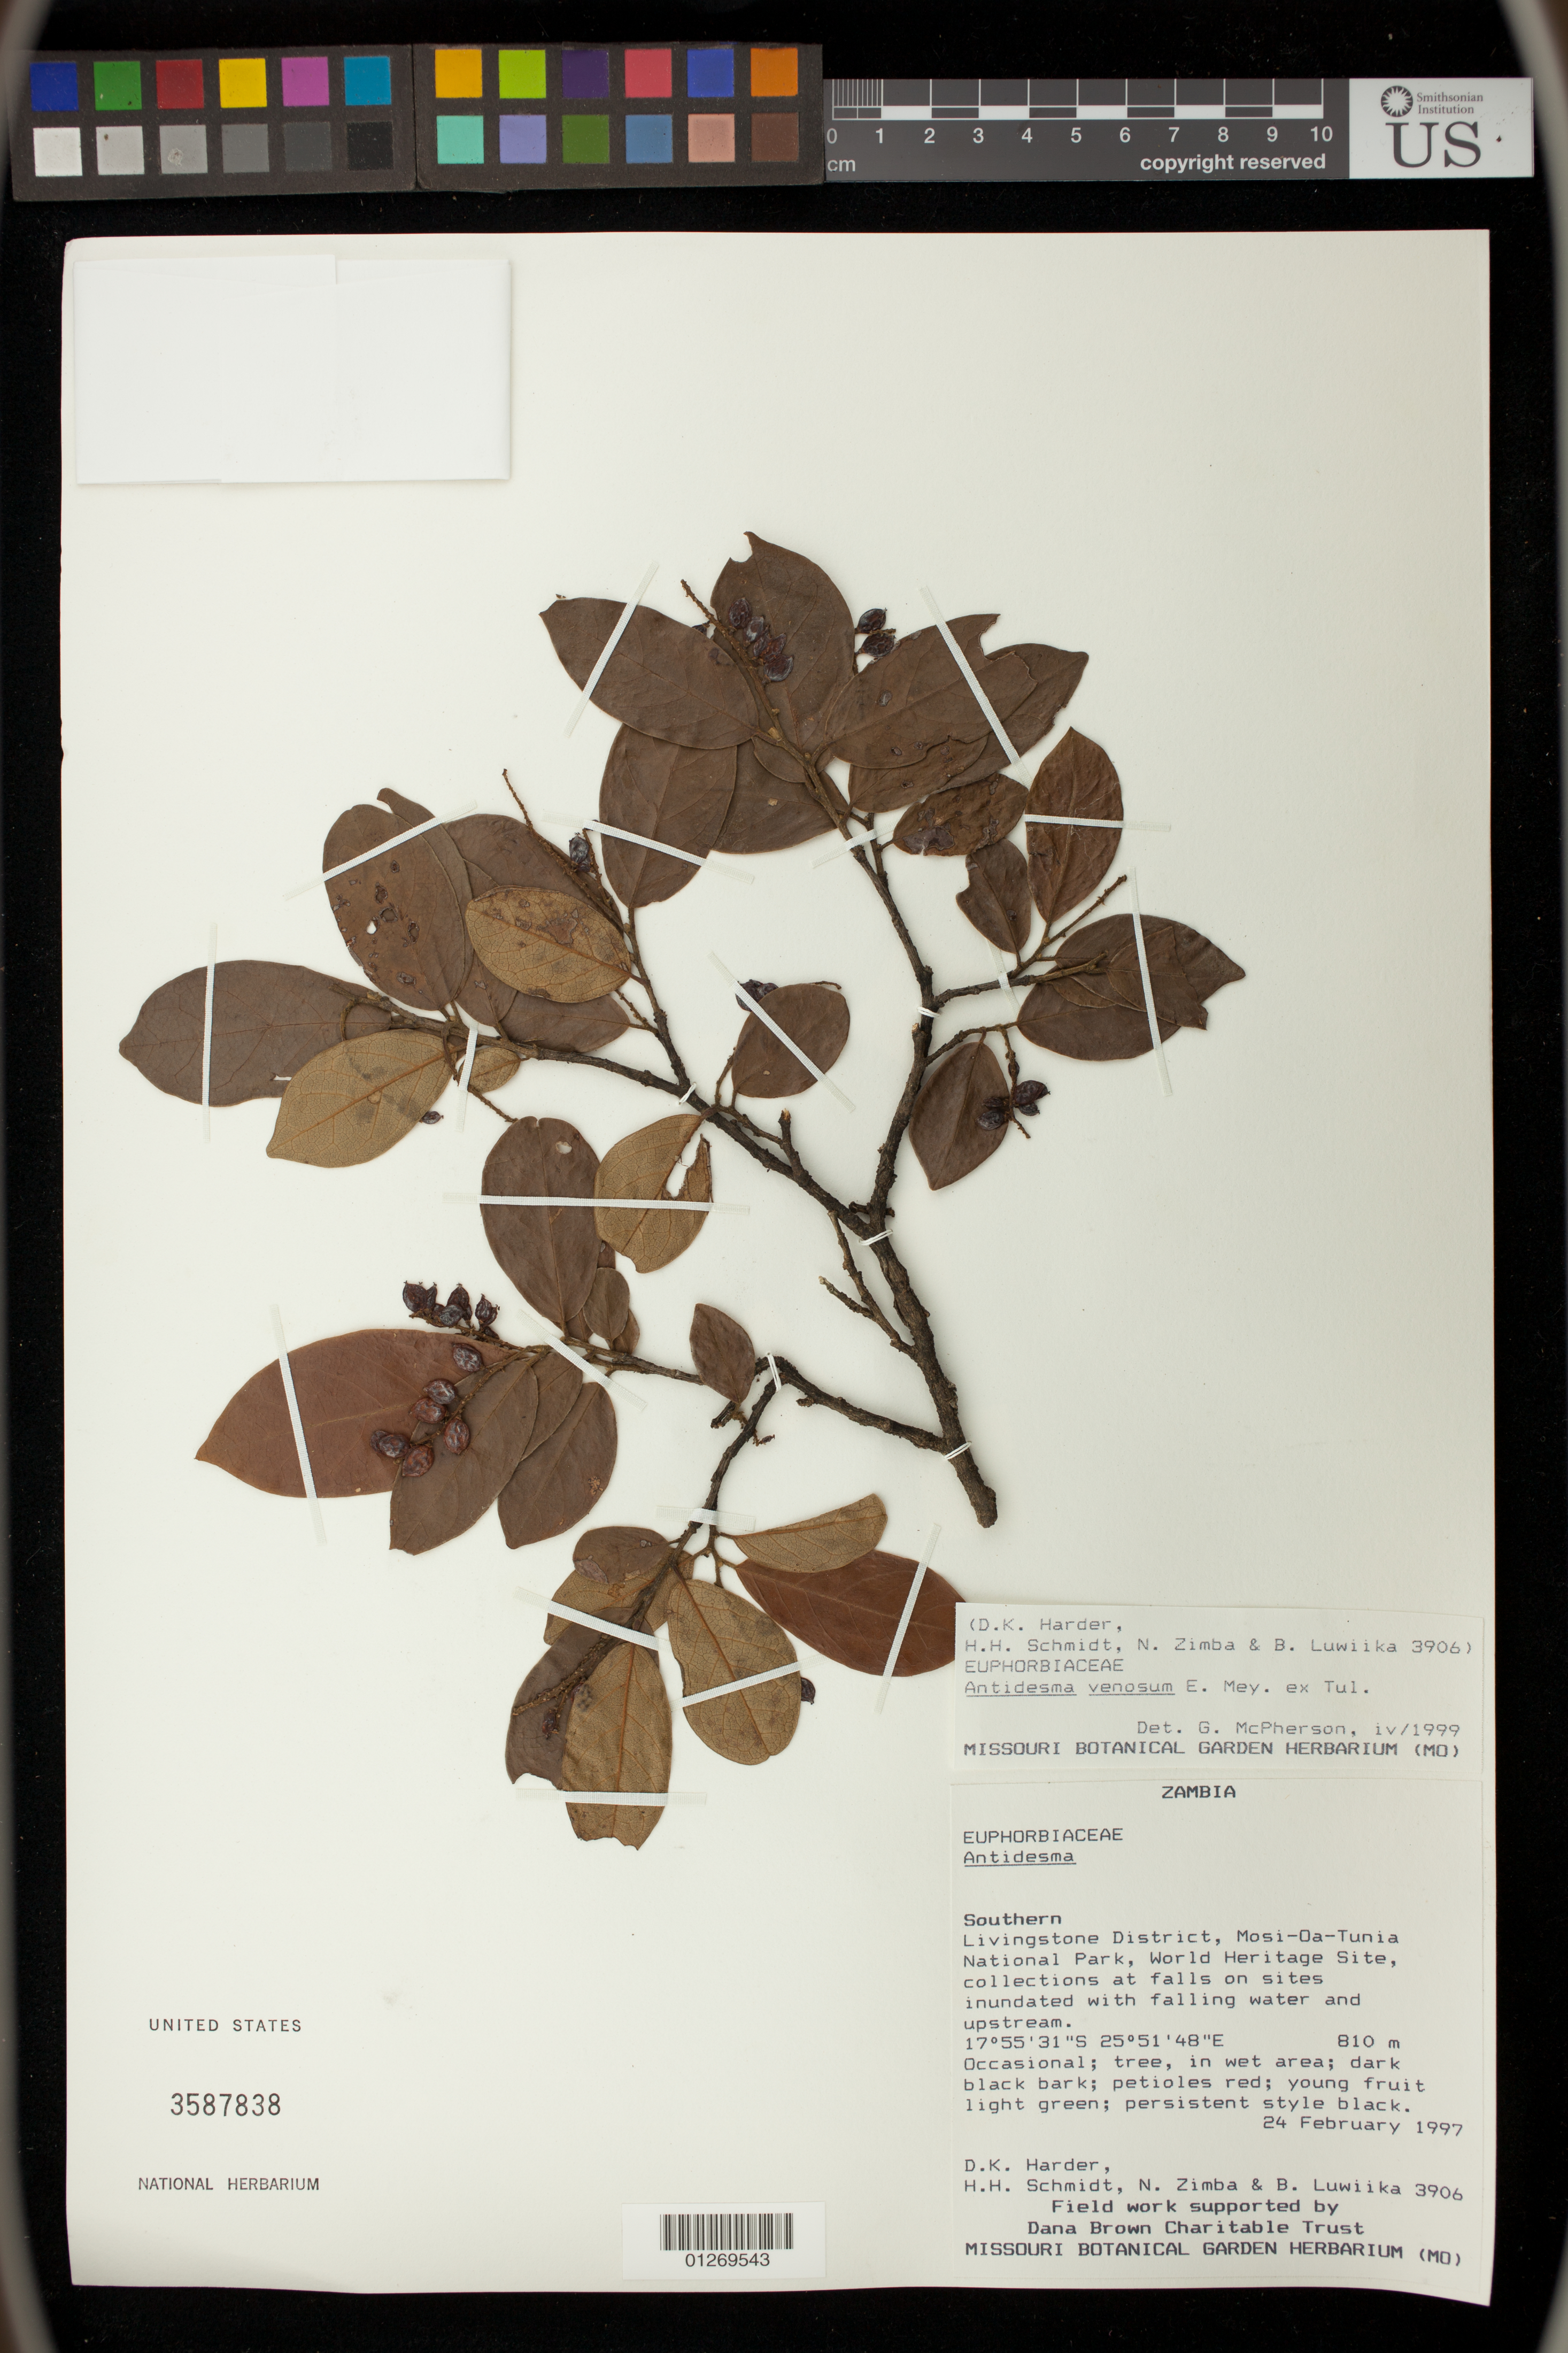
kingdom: Plantae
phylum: Tracheophyta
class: Magnoliopsida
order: Malpighiales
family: Phyllanthaceae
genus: Antidesma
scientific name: Antidesma venosum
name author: E. Mey. ex Tul.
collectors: D. Harder, H. H. Schmidt, N. Zimba & B. Luwiika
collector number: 3906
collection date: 1997-02-24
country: Zambia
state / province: Southern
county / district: Livingstone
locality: Mosi-Oa-Tunia National Park, World Heritage Site, collections at falls on sites inundated with falling water and upstream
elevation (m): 810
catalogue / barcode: US 3587838